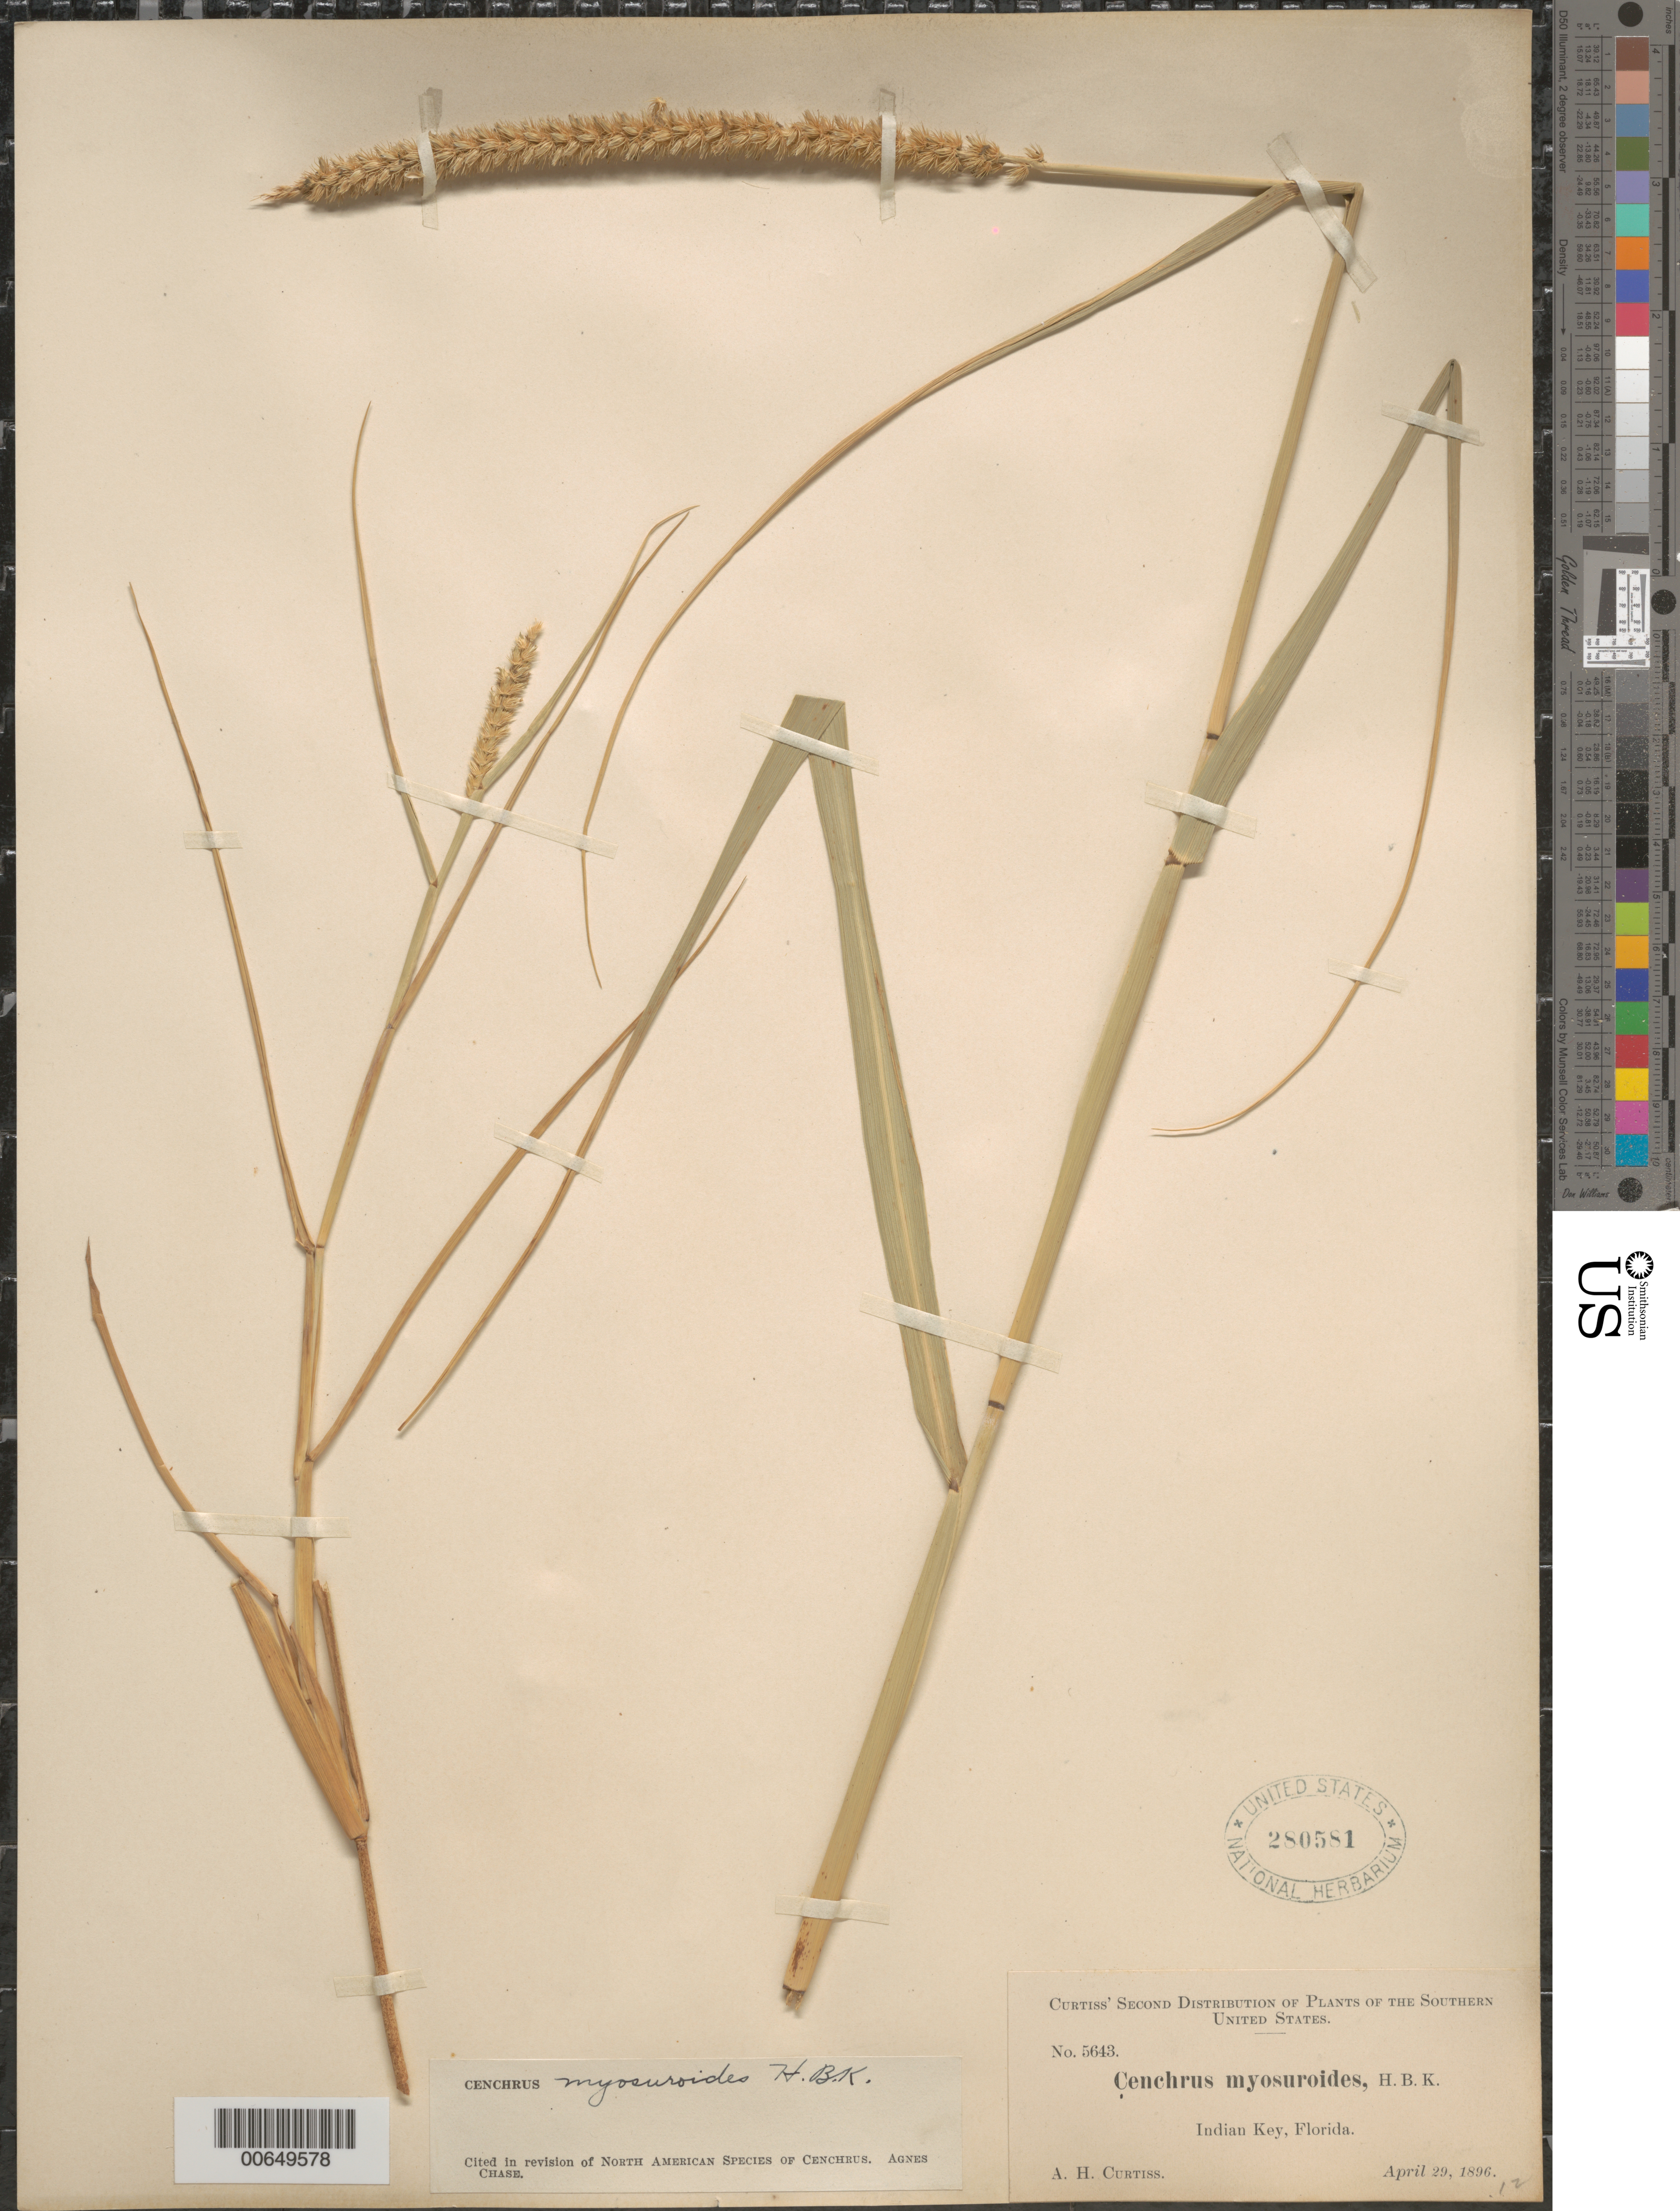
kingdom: Plantae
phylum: Tracheophyta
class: Liliopsida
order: Poales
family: Poaceae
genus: Cenchrus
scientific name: Cenchrus myosuroides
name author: Kunth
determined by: Chase, [M.] Agnes, (US)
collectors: A. H. Curtiss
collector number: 5643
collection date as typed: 29 Apr 1896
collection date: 1896-04-29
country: United States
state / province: Florida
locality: Indian Key.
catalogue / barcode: US 280581